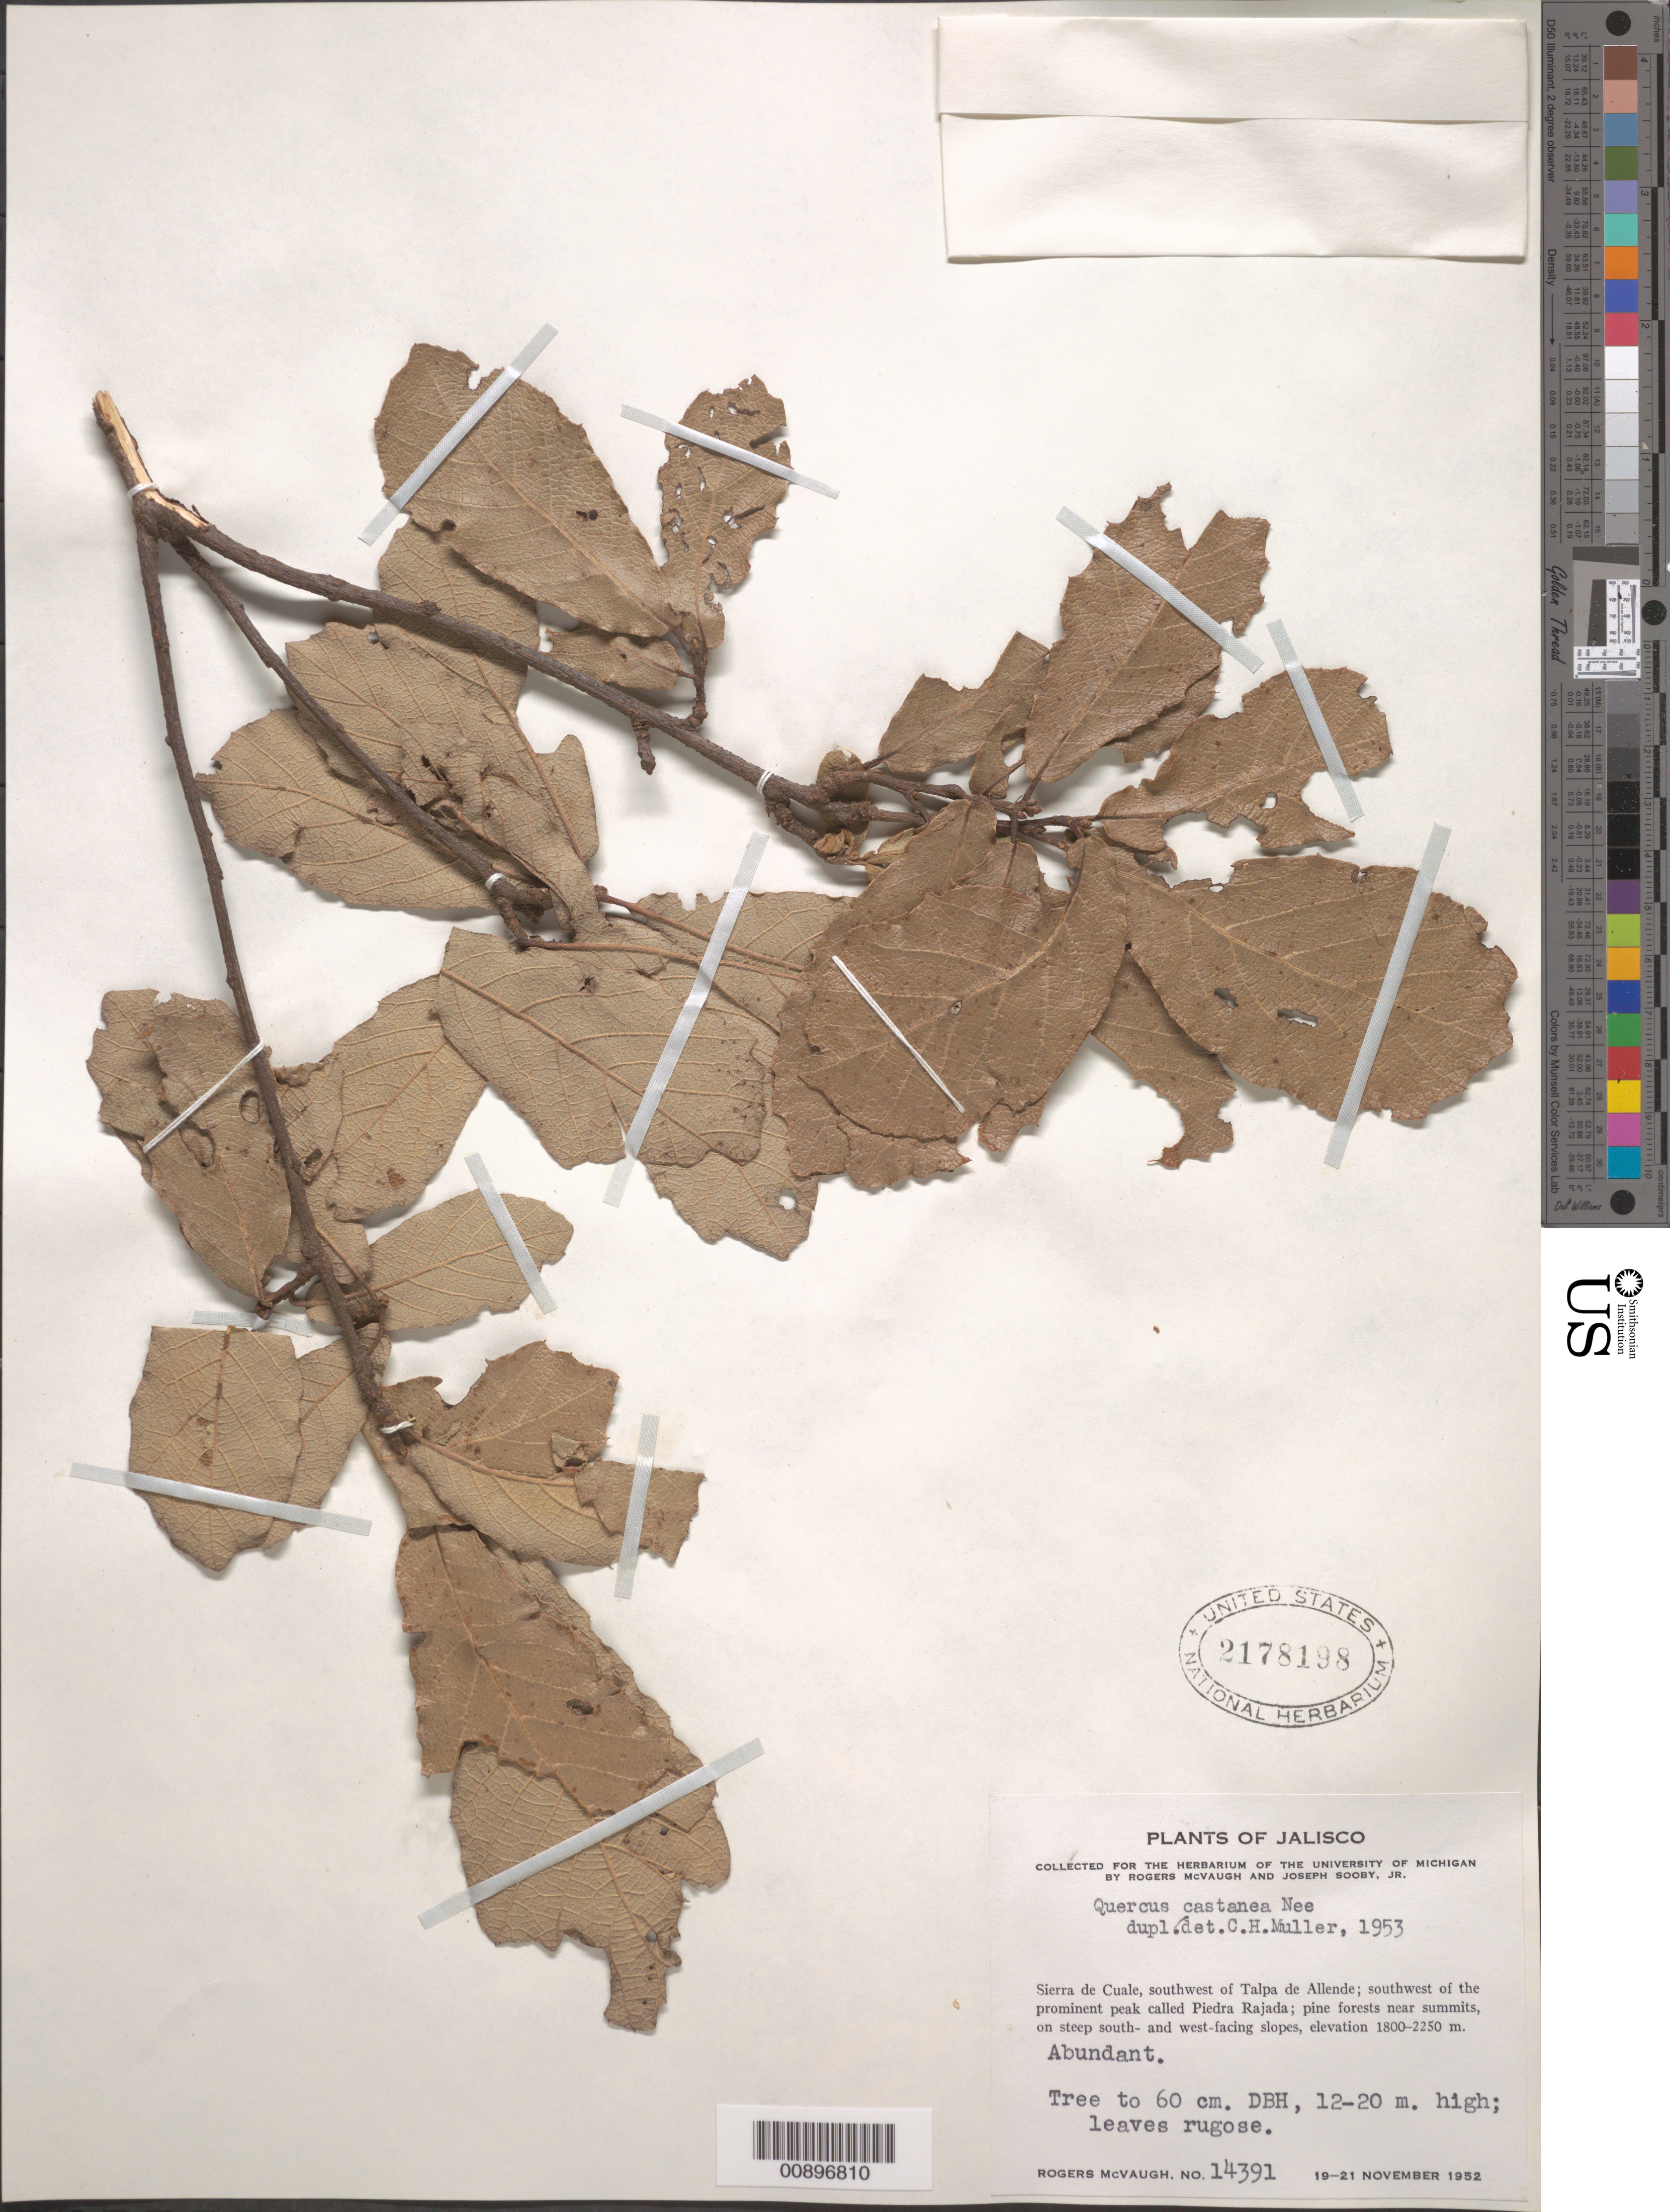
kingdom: Plantae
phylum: Tracheophyta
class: Magnoliopsida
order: Fagales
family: Fagaceae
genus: Quercus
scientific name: Quercus castanea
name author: Née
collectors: R. McVaugh & J. Sooby Jr.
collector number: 14391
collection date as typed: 19 Nov 1952 to 21 Nov 1952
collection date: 1952-11-19/1952-11-21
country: Mexico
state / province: Jalisco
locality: Sierra de Cuale, southwest of Talpa de Allende; southwest of the prominent peak called Piedra Rajada.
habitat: Pine forest near summits, on steep south- and west- facing slopes.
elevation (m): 2250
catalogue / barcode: US 2178198